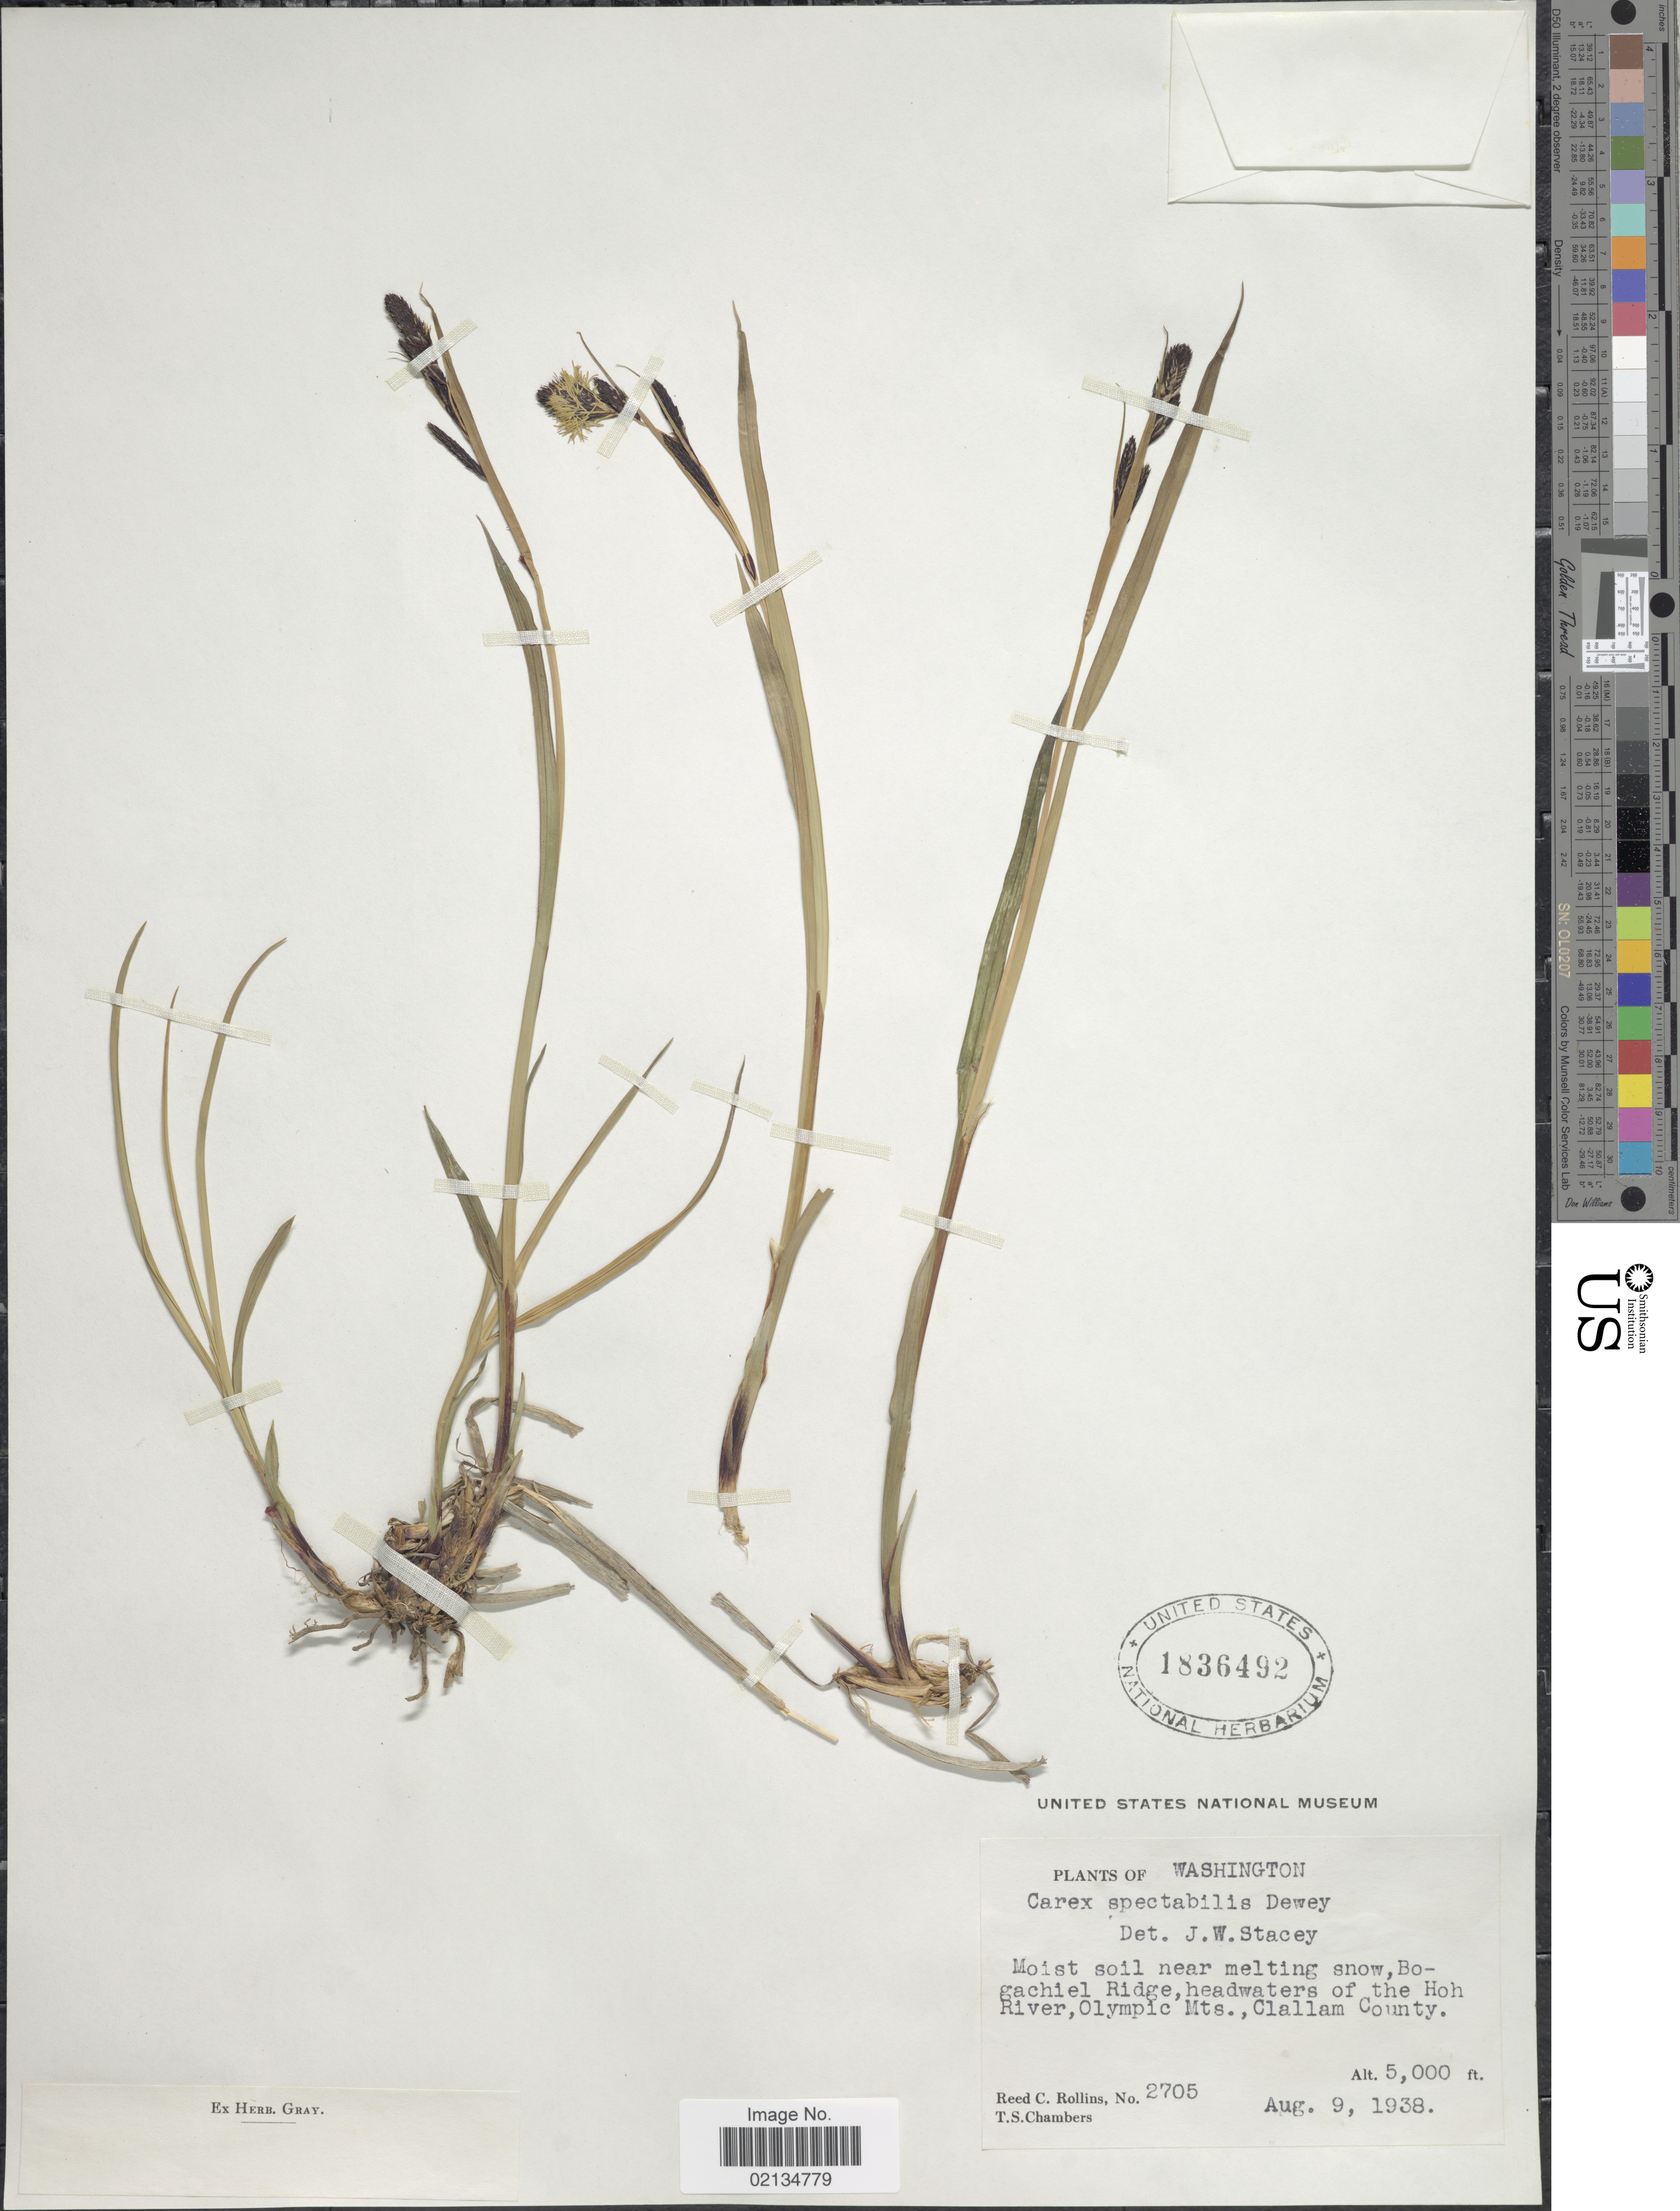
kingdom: Plantae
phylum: Tracheophyta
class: Liliopsida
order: Poales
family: Cyperaceae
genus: Carex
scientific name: Carex spectabilis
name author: Dewey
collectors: R. C. Rollins & T. Chambers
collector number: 2705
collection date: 1938-08-09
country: United States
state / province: Washington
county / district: Clallam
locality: Bogachiel Ridge, headwaters of the Hoh River, Olympic Mts. Clallam County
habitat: moist soil near melting snow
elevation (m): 1524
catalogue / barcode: US 1836492